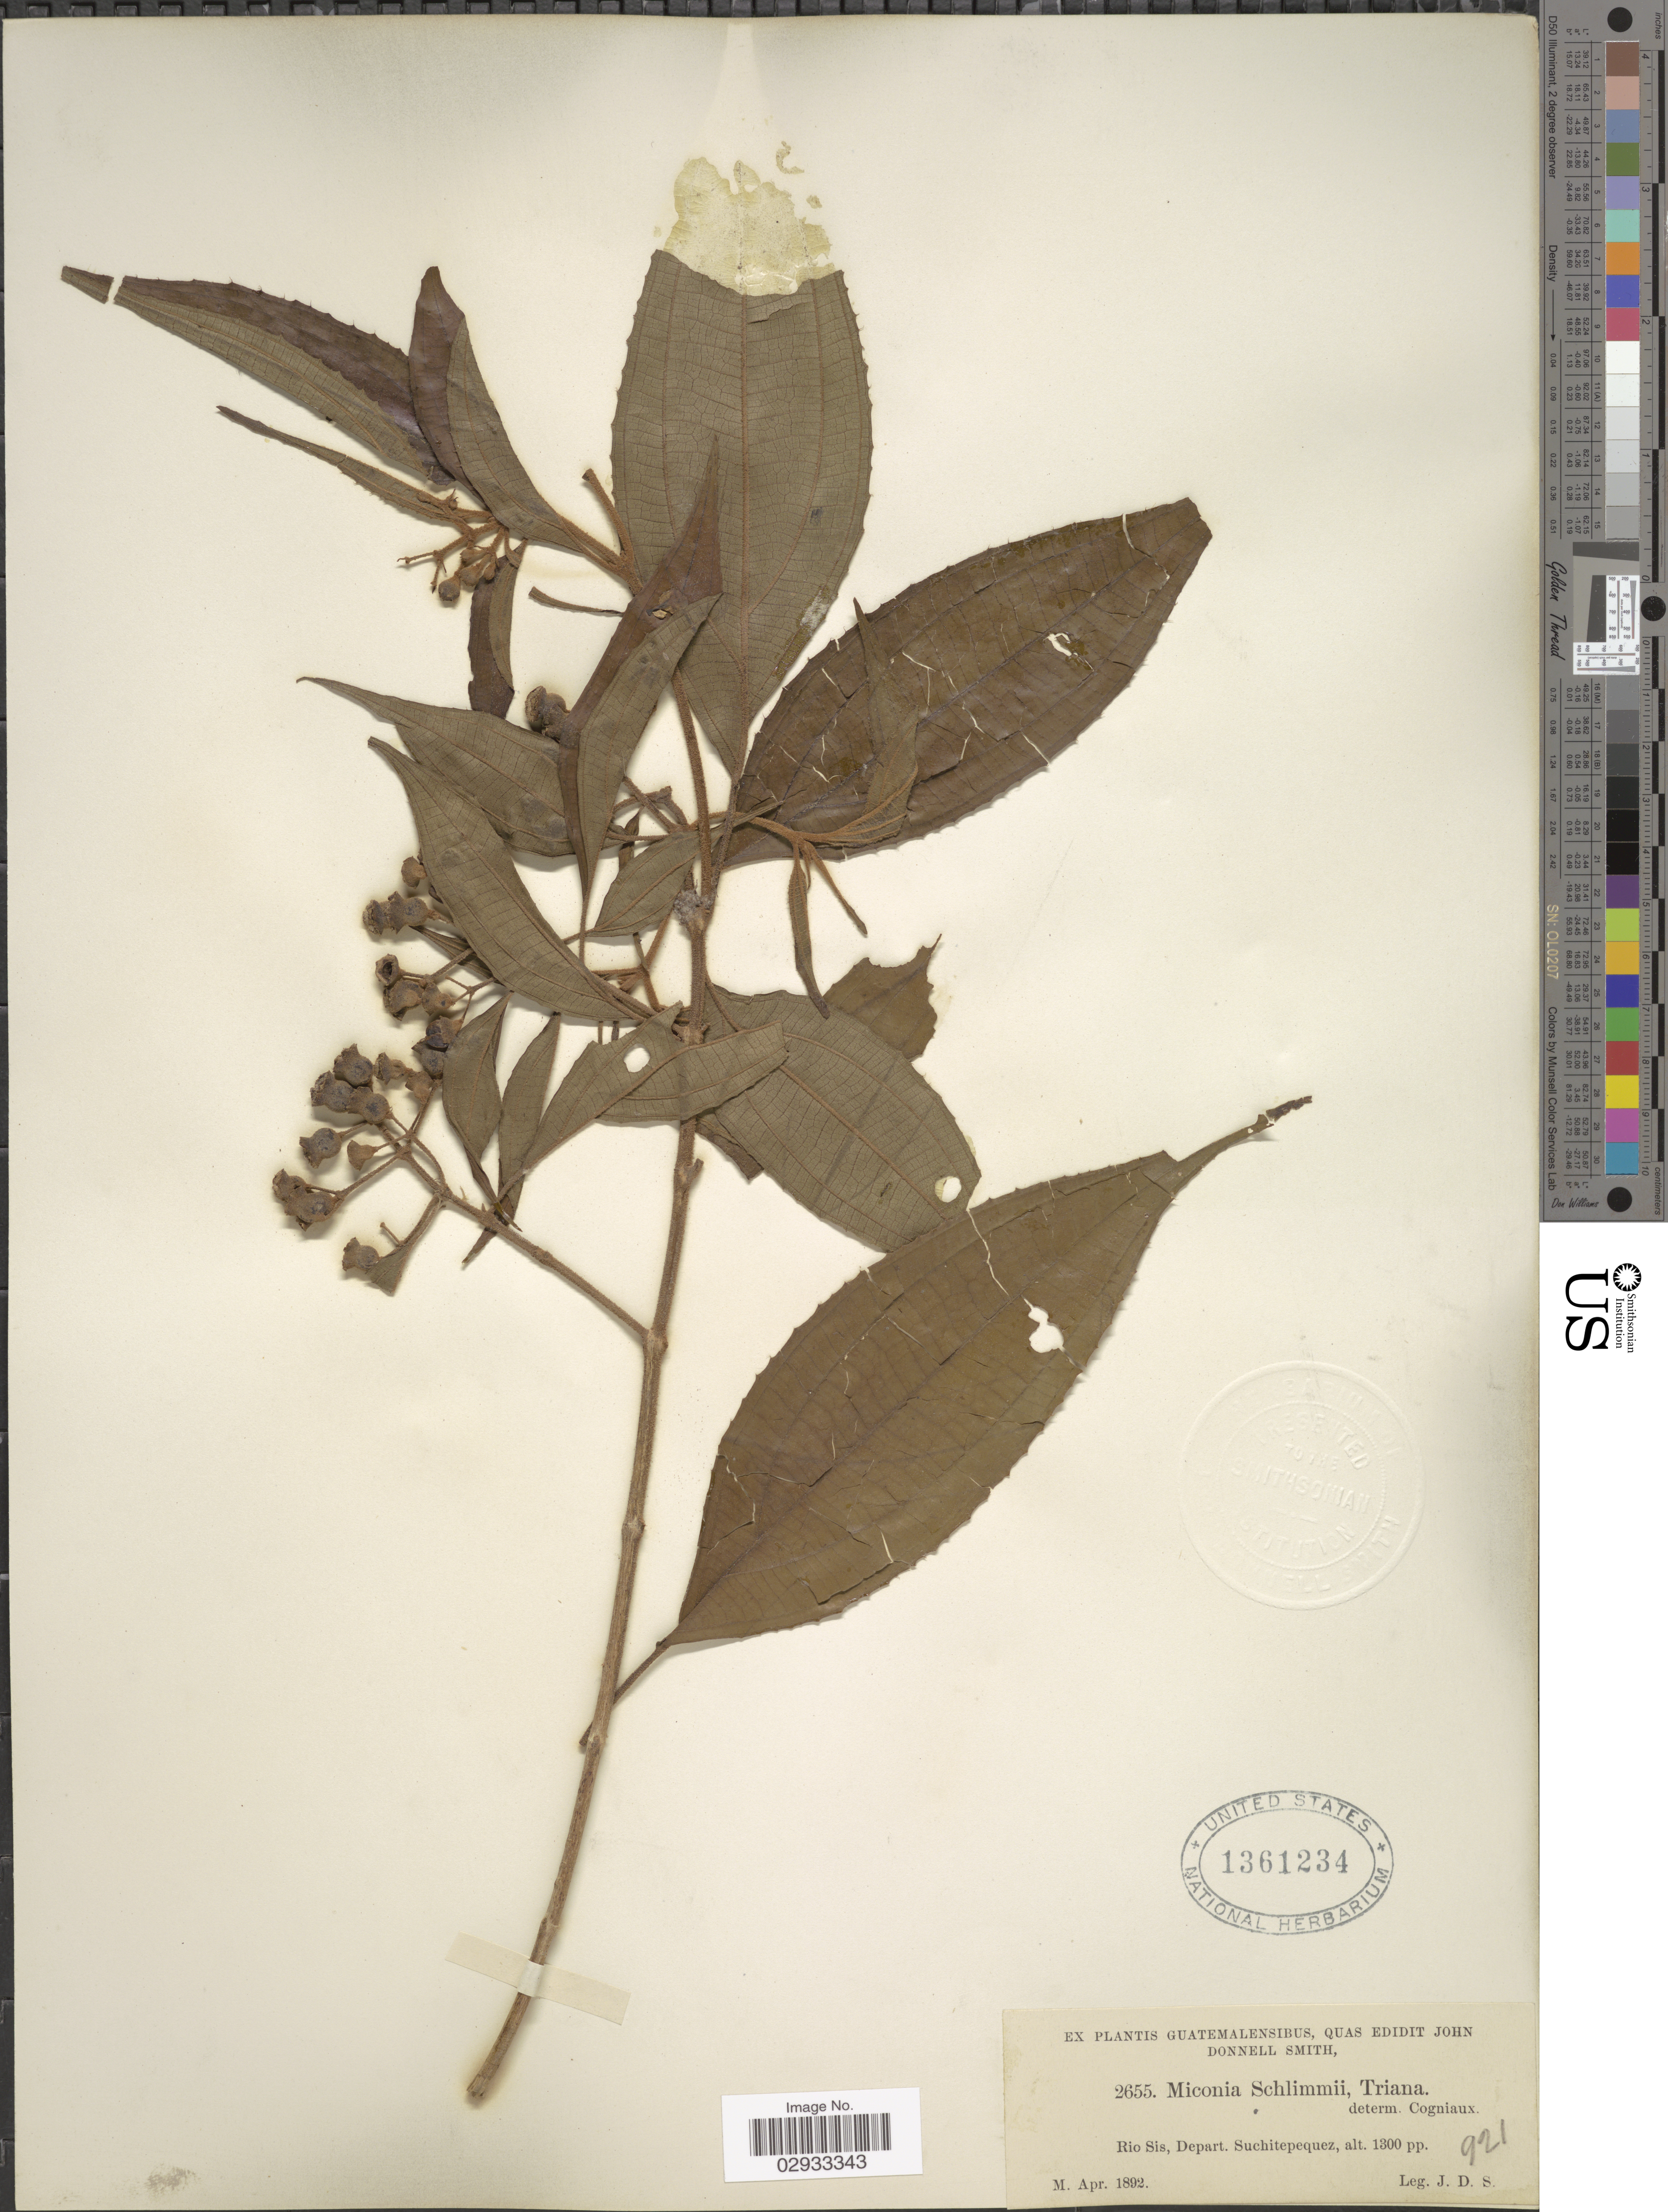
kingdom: Plantae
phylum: Tracheophyta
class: Magnoliopsida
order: Myrtales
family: Melastomataceae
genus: Miconia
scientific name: Miconia schlimii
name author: Triana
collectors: J. Donnell Smith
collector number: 2655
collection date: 1892-04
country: Guatemala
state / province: Suchitepéquez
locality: Rio Sis, Depart. Suchitepequez.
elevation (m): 396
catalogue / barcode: US 1361234